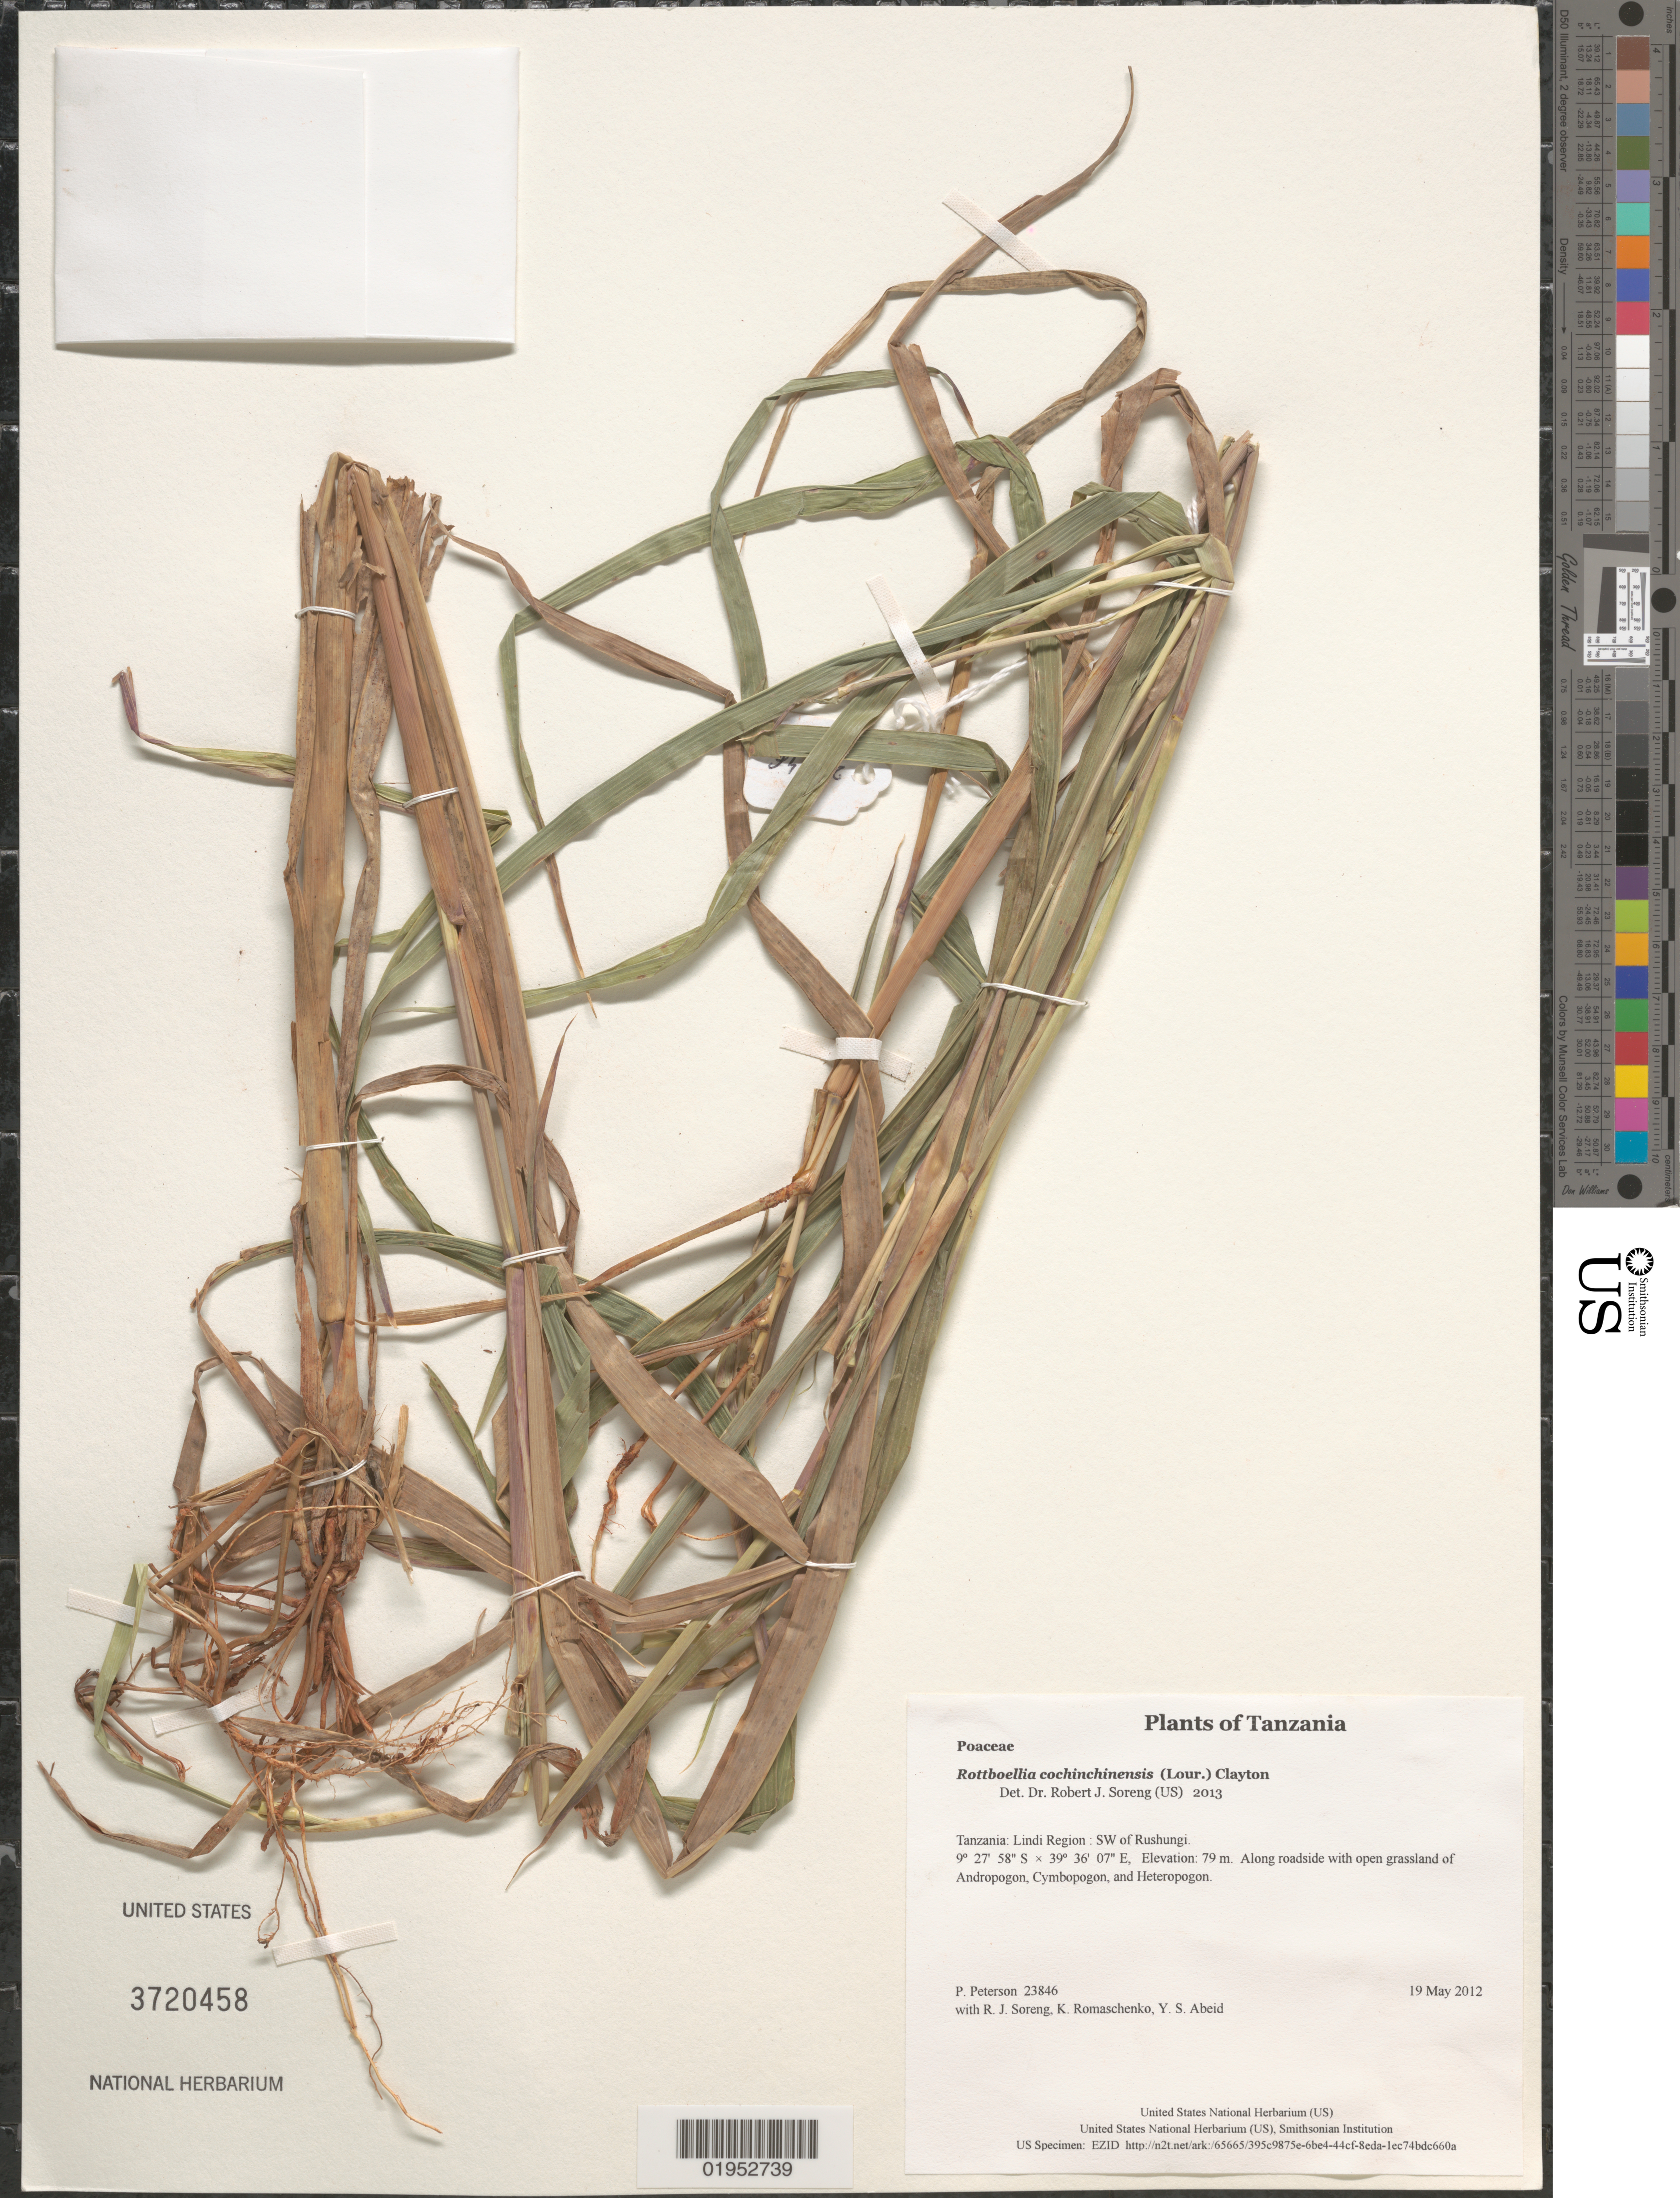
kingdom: Plantae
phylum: Tracheophyta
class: Liliopsida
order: Poales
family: Poaceae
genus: Rottboellia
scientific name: Rottboellia cochinchinensis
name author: (Lour.) Clayton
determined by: Soreng, Robert J., Research Associate (BOT), Smithsonian Institution - National Museum of Natural History (UNITED STATES)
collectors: P. M. Peterson, R. J. Soreng, K. Romaschenko & Y. Abeid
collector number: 23846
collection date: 2012-05-19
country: Tanzania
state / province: Lindi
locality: SW of Rushungi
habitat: Along roadside with open grassland of Andropogon, Cymbopogon, and Heteropogon.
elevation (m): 79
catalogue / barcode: US 3720458